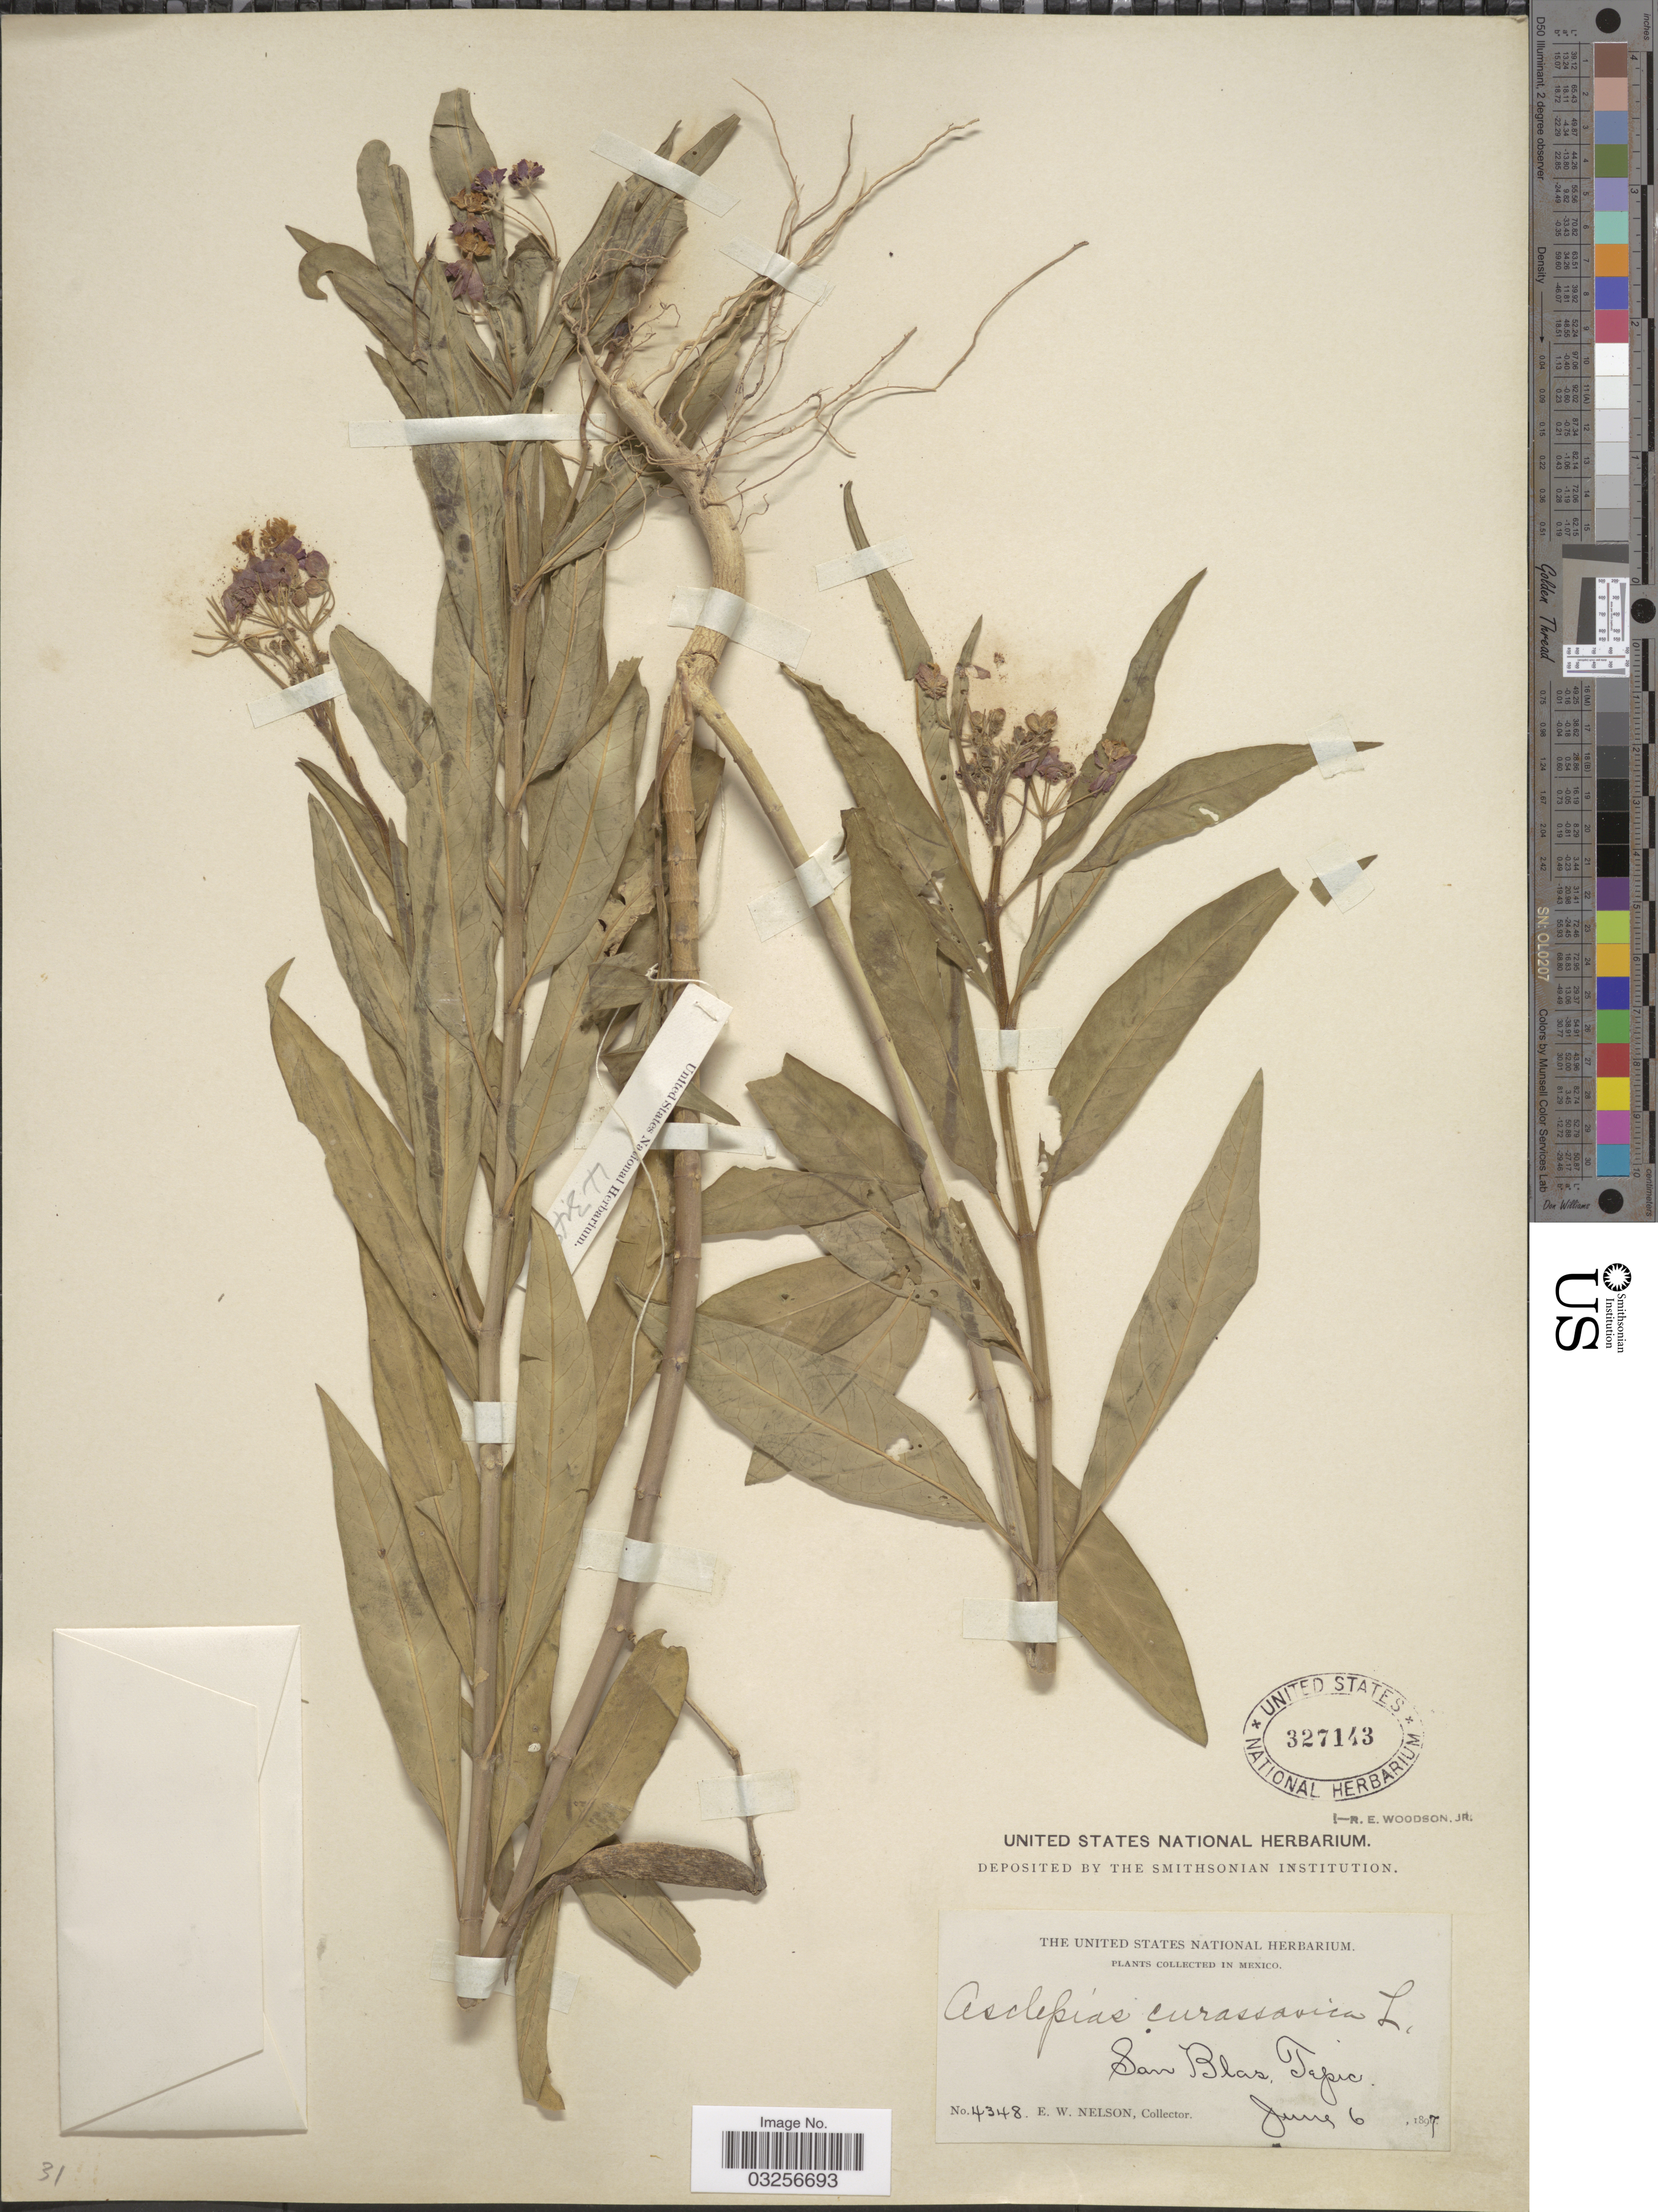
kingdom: Plantae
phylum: Tracheophyta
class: Magnoliopsida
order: Gentianales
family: Apocynaceae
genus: Asclepias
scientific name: Asclepias curassavica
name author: L.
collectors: E. W. Nelson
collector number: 4348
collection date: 1897-06-06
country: Mexico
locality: San Blas, Tepic.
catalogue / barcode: US 327143